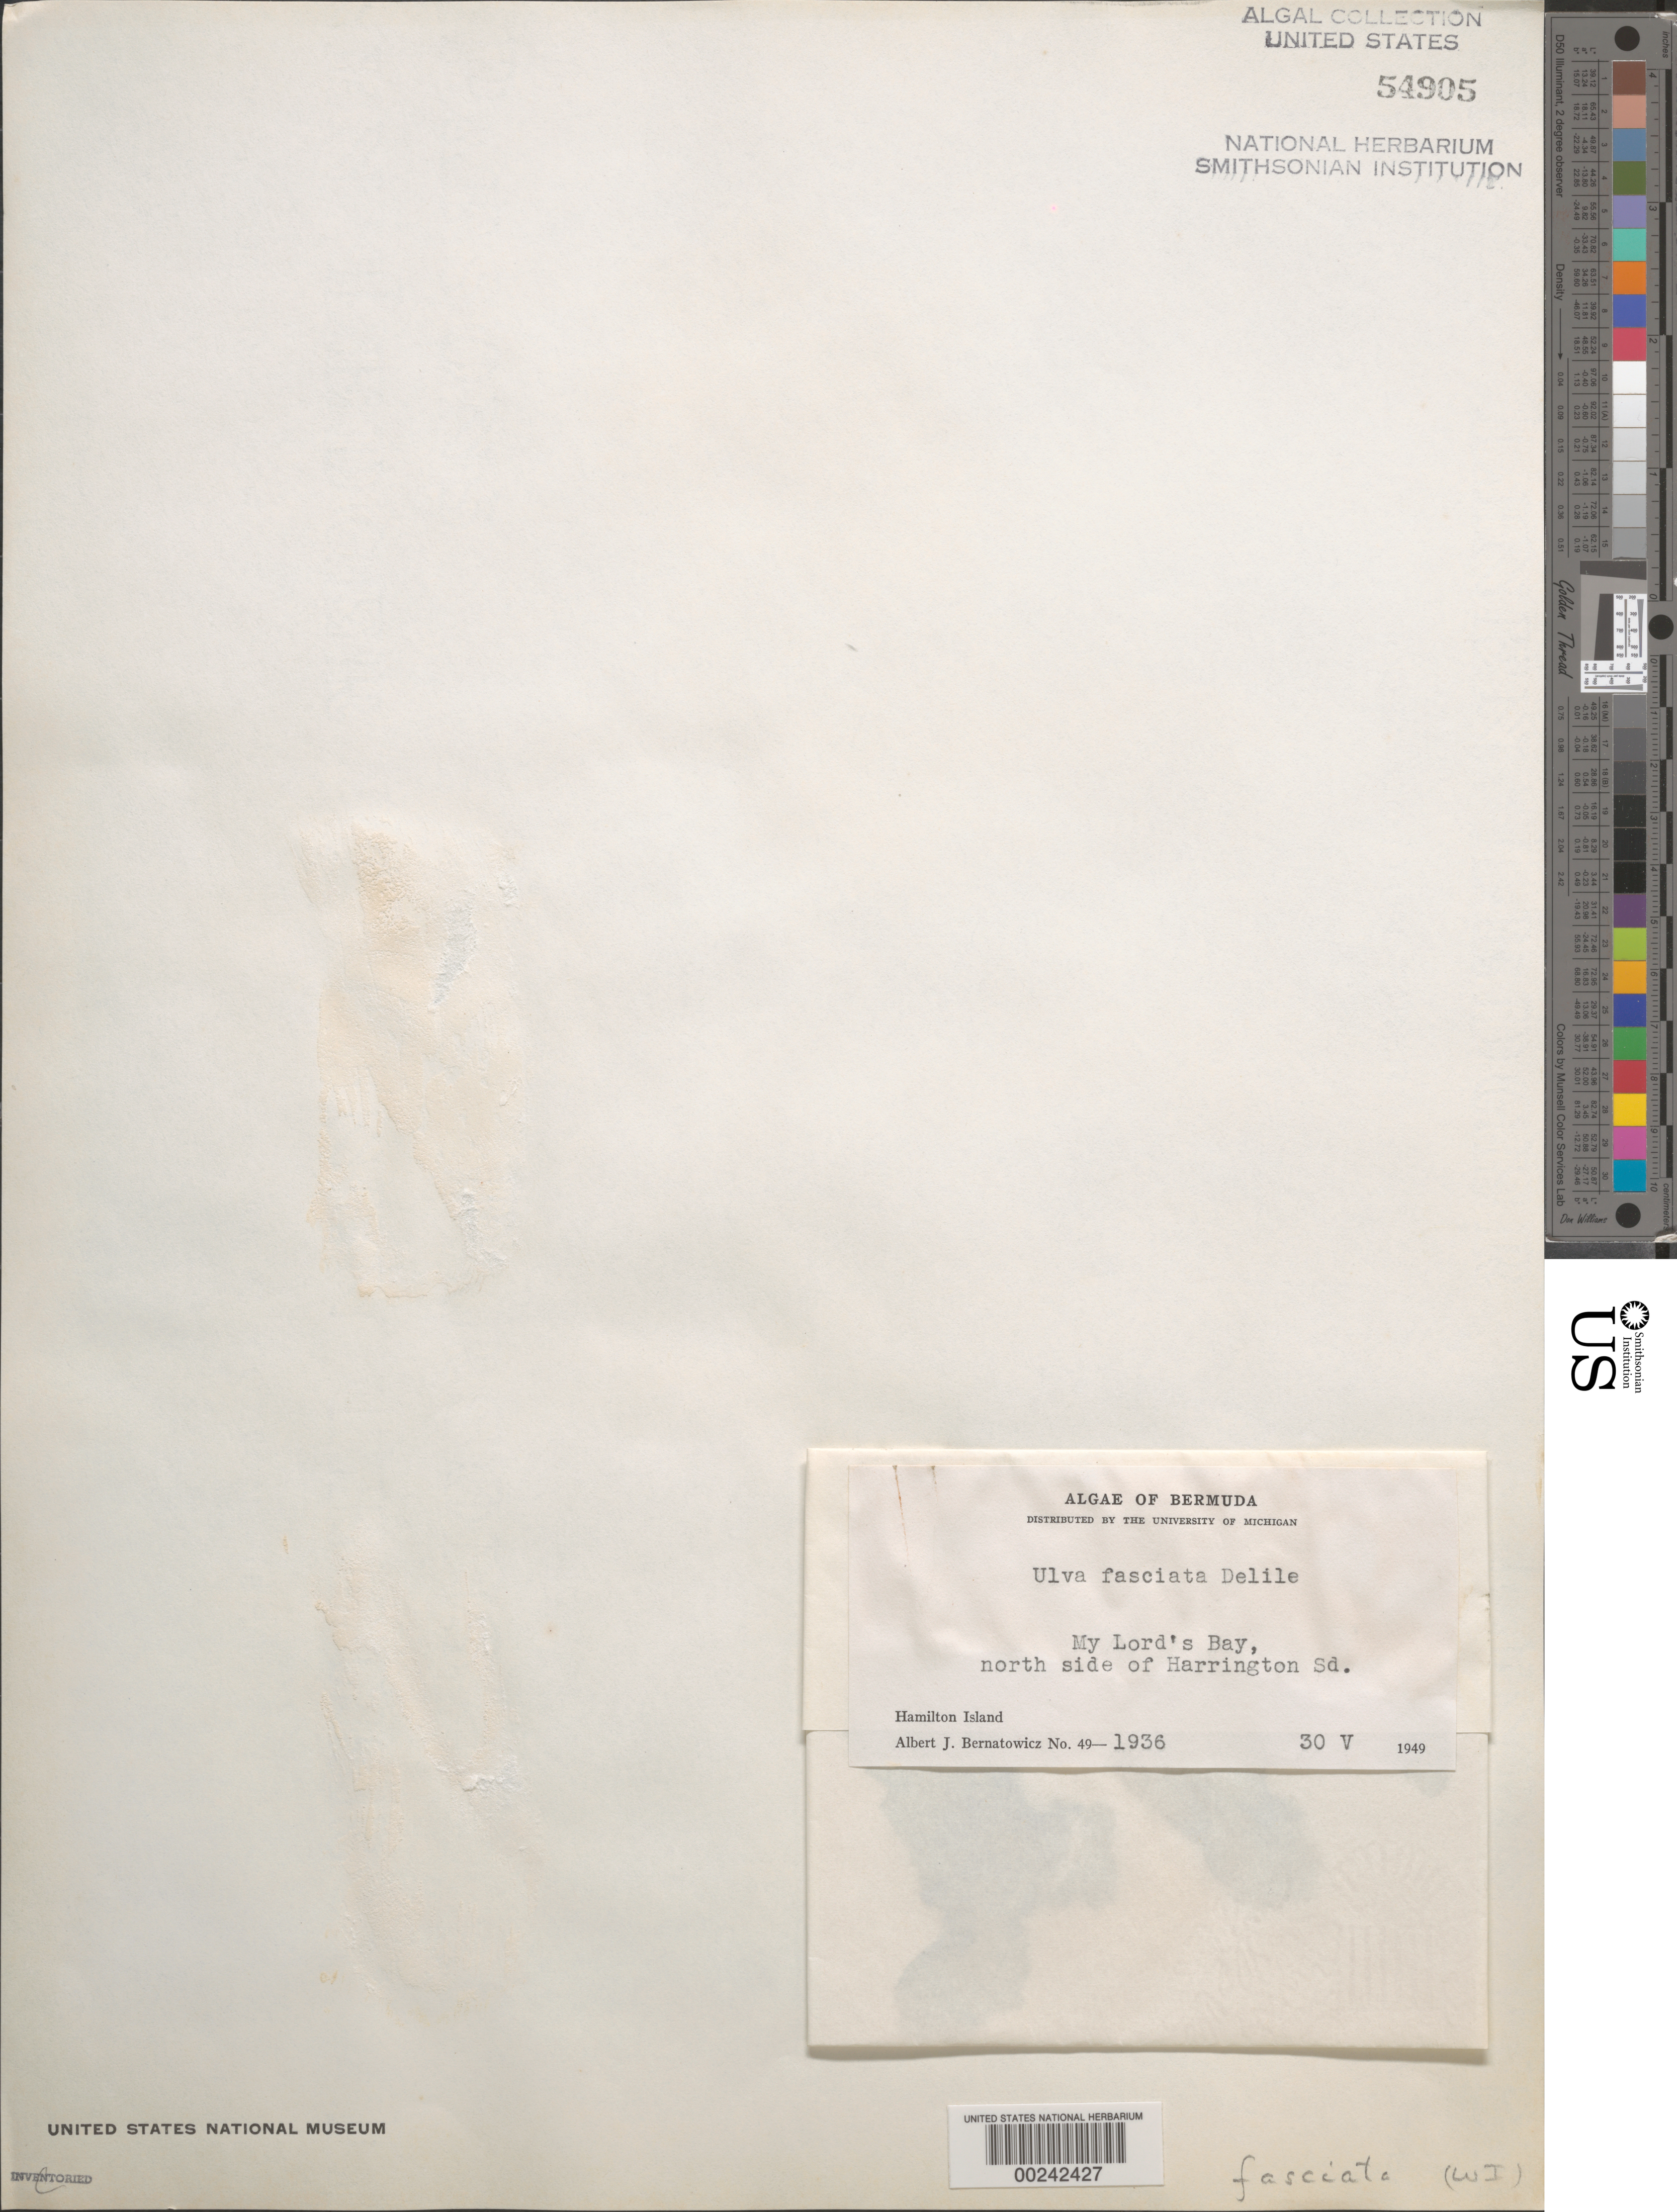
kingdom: Plantae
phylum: Chlorophyta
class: Ulvophyceae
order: Ulvales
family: Ulvaceae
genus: Ulva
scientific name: Ulva lactuca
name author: L.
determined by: Algae name updating Project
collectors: A. Bernatowicz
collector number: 49-1936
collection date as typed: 30 May 1949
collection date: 1949-05-30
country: Bermuda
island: Bermuda Island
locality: My Lord's Bay, north Harrington Sound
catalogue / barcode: US 54905